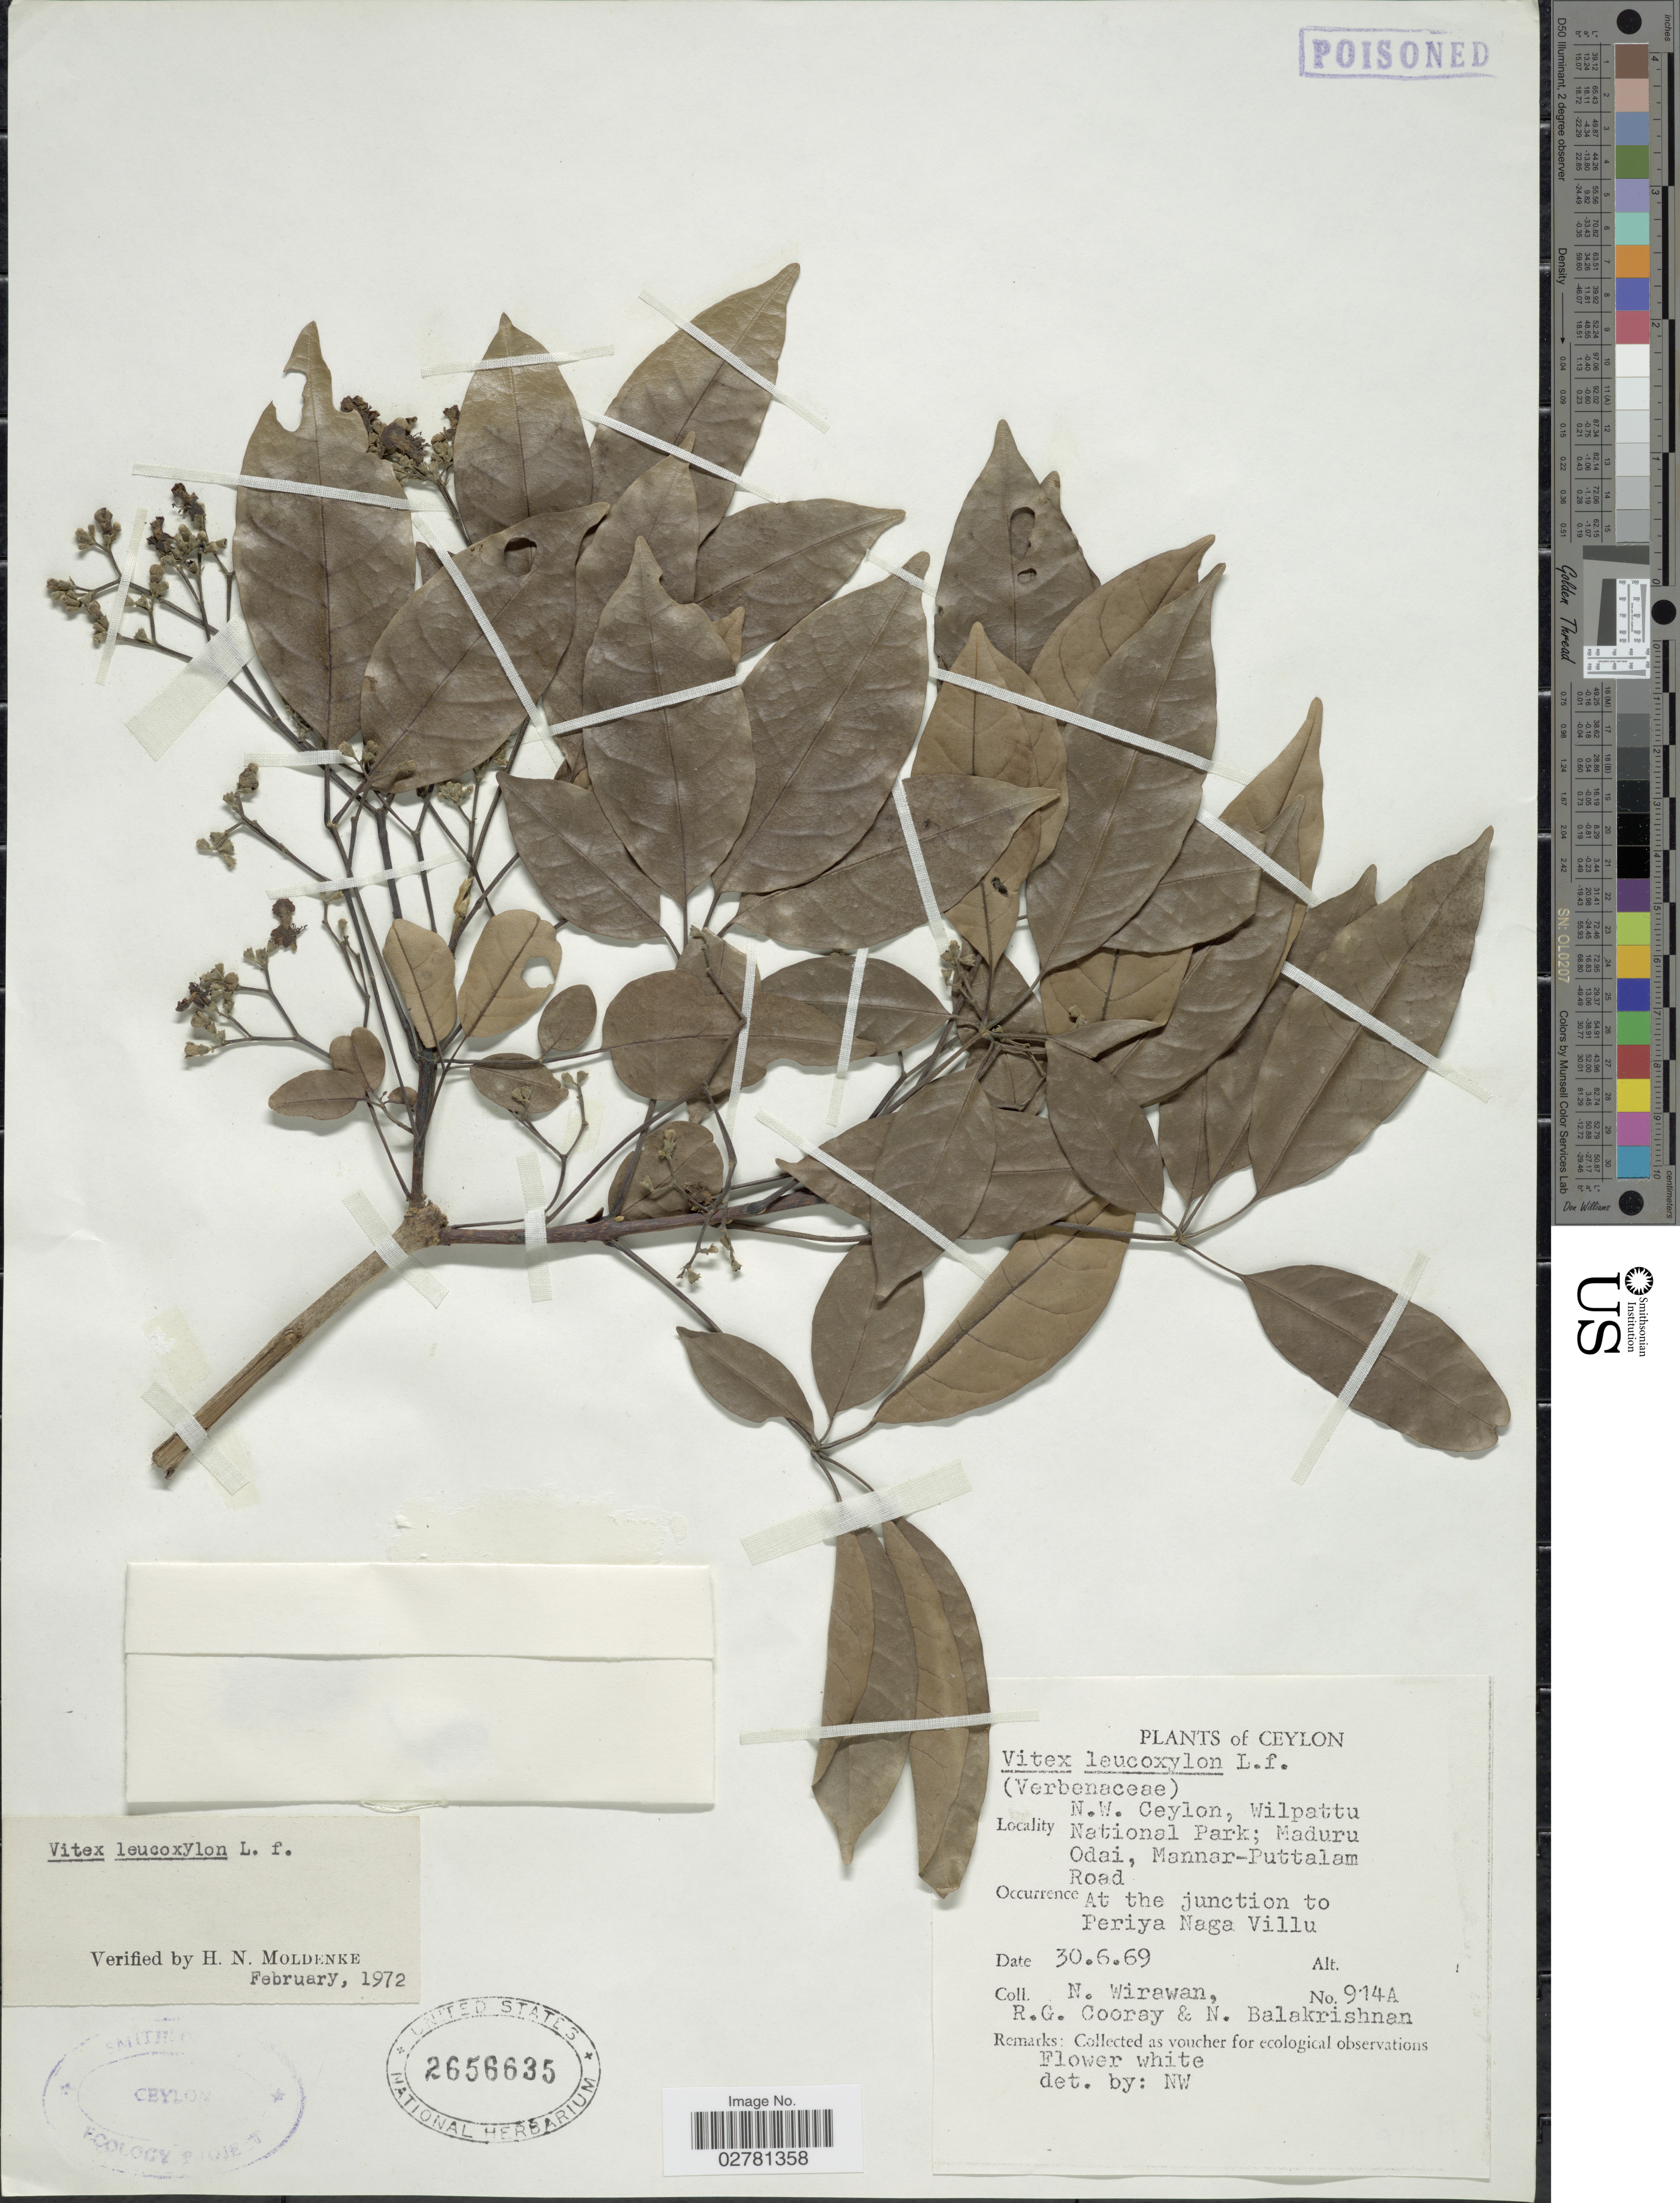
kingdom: Plantae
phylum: Tracheophyta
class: Magnoliopsida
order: Lamiales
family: Lamiaceae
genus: Vitex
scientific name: Vitex leucoxylon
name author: L. f.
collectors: N. Wirawan, R. Cooray & N. Balakrishnan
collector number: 914A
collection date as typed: Transcribed d/m/y: 30/6/69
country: Sri Lanka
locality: Ceylon. N.W. Ceylon, Wilpattu National Park; Maduru Odai, Mannar-Puttalam Road. At the junction to Periya Naga Villu.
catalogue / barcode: US 2656635